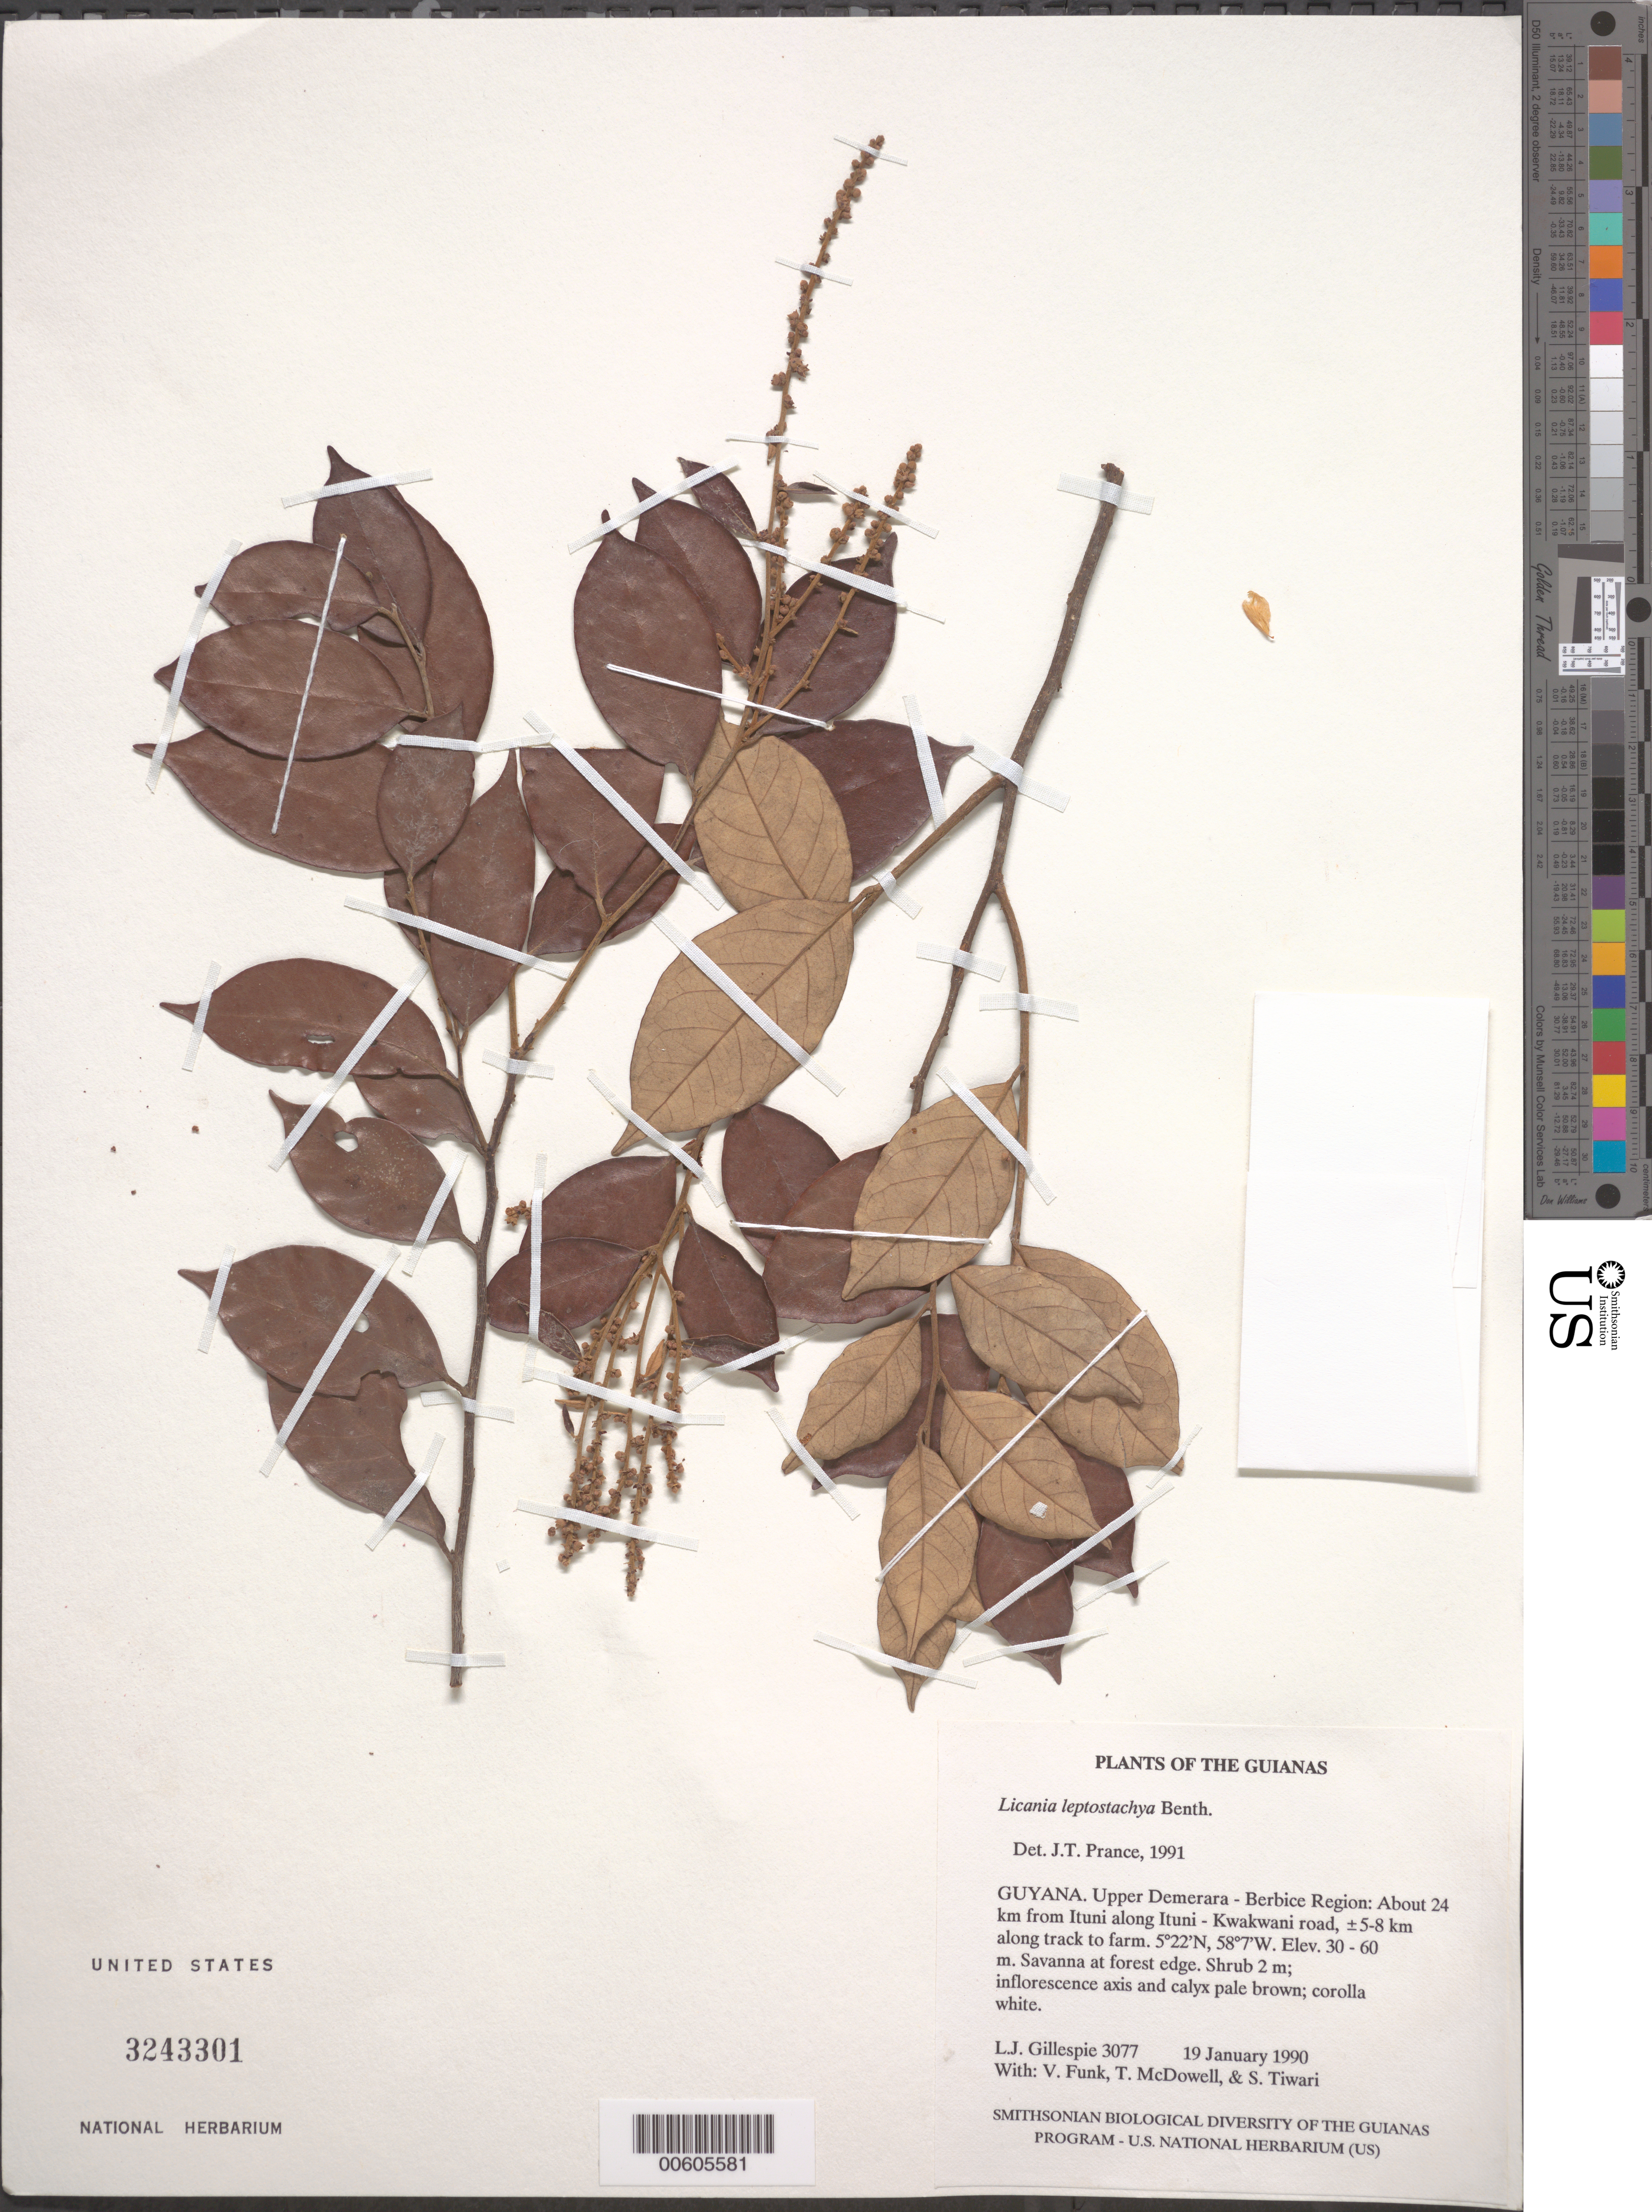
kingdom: Plantae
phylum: Tracheophyta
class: Magnoliopsida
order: Malpighiales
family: Chrysobalanaceae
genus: Licania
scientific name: Licania leptostachya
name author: Benth.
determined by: Prance, G. T.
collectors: L. J. Gillespie, V. Funk, T. McDowell & S. Tiwari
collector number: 3077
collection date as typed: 19 January 1990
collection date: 1990-01-19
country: Guyana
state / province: U. Demerara-Berbice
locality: About 24 km from Ituni along Ituni - Kwakwani road, ±5-8 km along track to farm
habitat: Savanna at forest edge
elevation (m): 30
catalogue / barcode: US 3243301